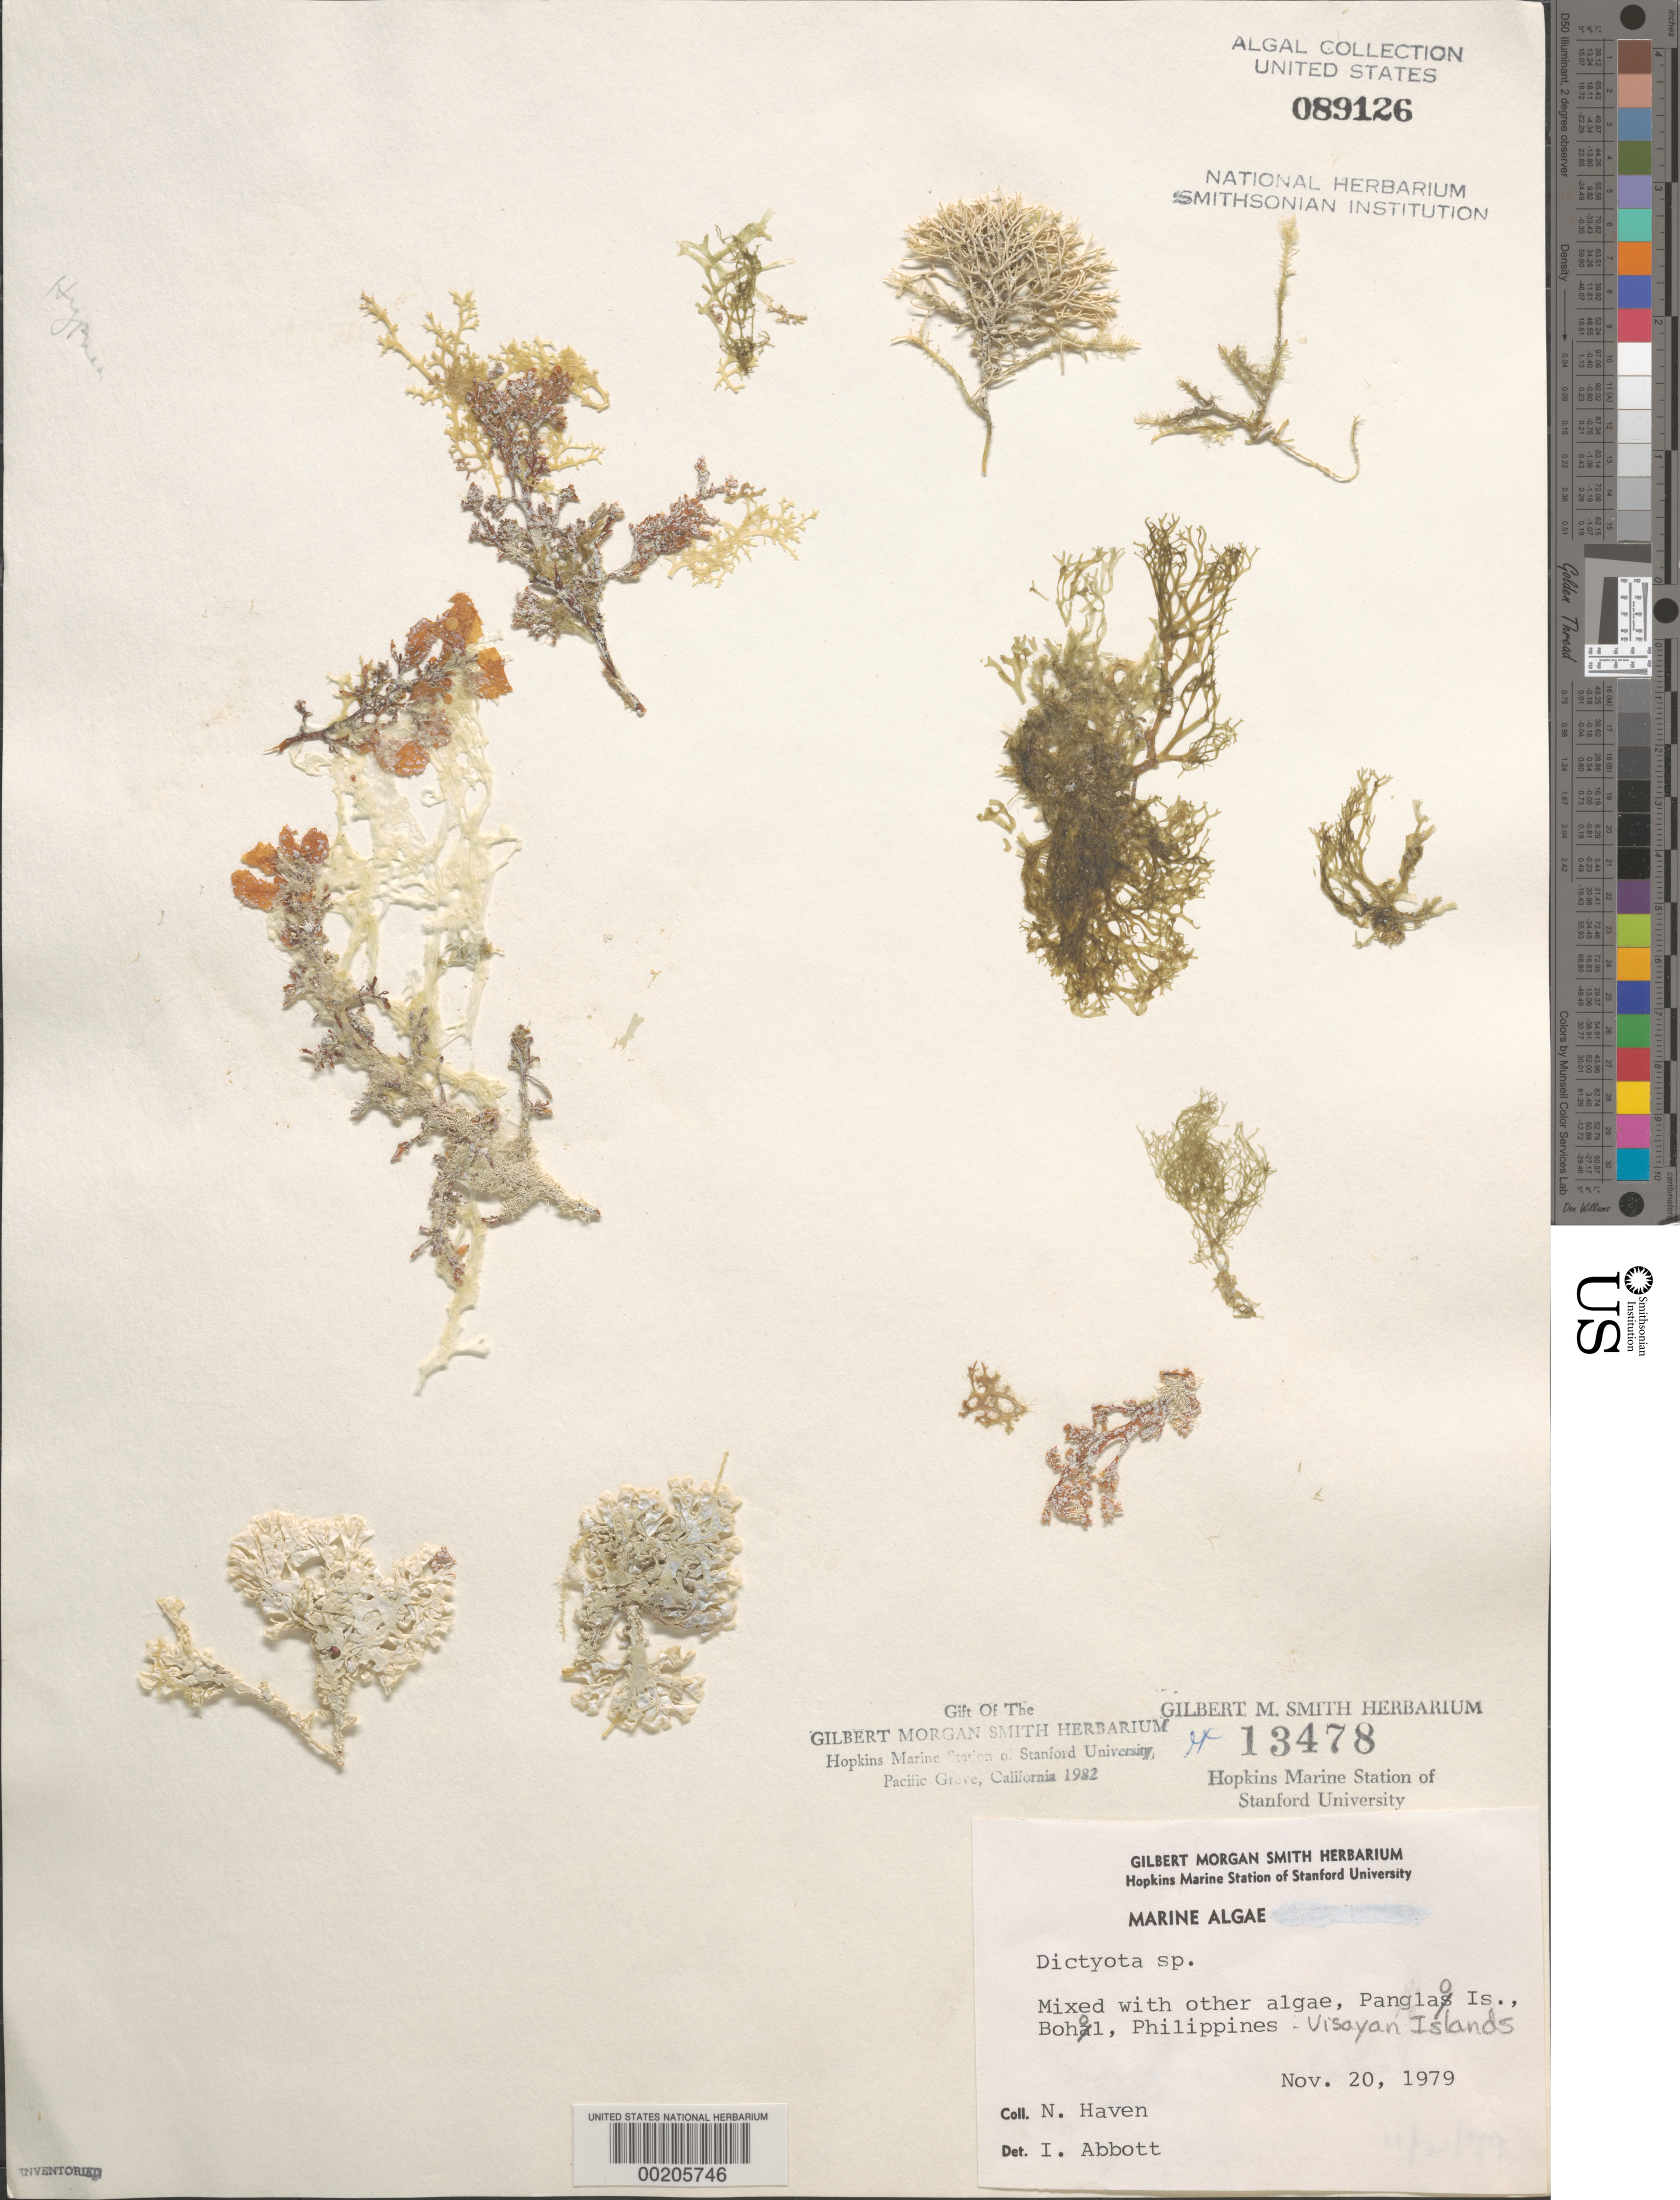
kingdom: Chromista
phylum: Ochrophyta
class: Phaeophyceae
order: Dictyotales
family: Dictyotaceae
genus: Dictyota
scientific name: Dictyota sp.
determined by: Abbott, Isabella A.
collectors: N. Haven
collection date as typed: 20 Nov 1979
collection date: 1979-11-20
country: Philippines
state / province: Central Visayas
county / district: Bohol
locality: Panglao island, bohol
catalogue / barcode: US 89126